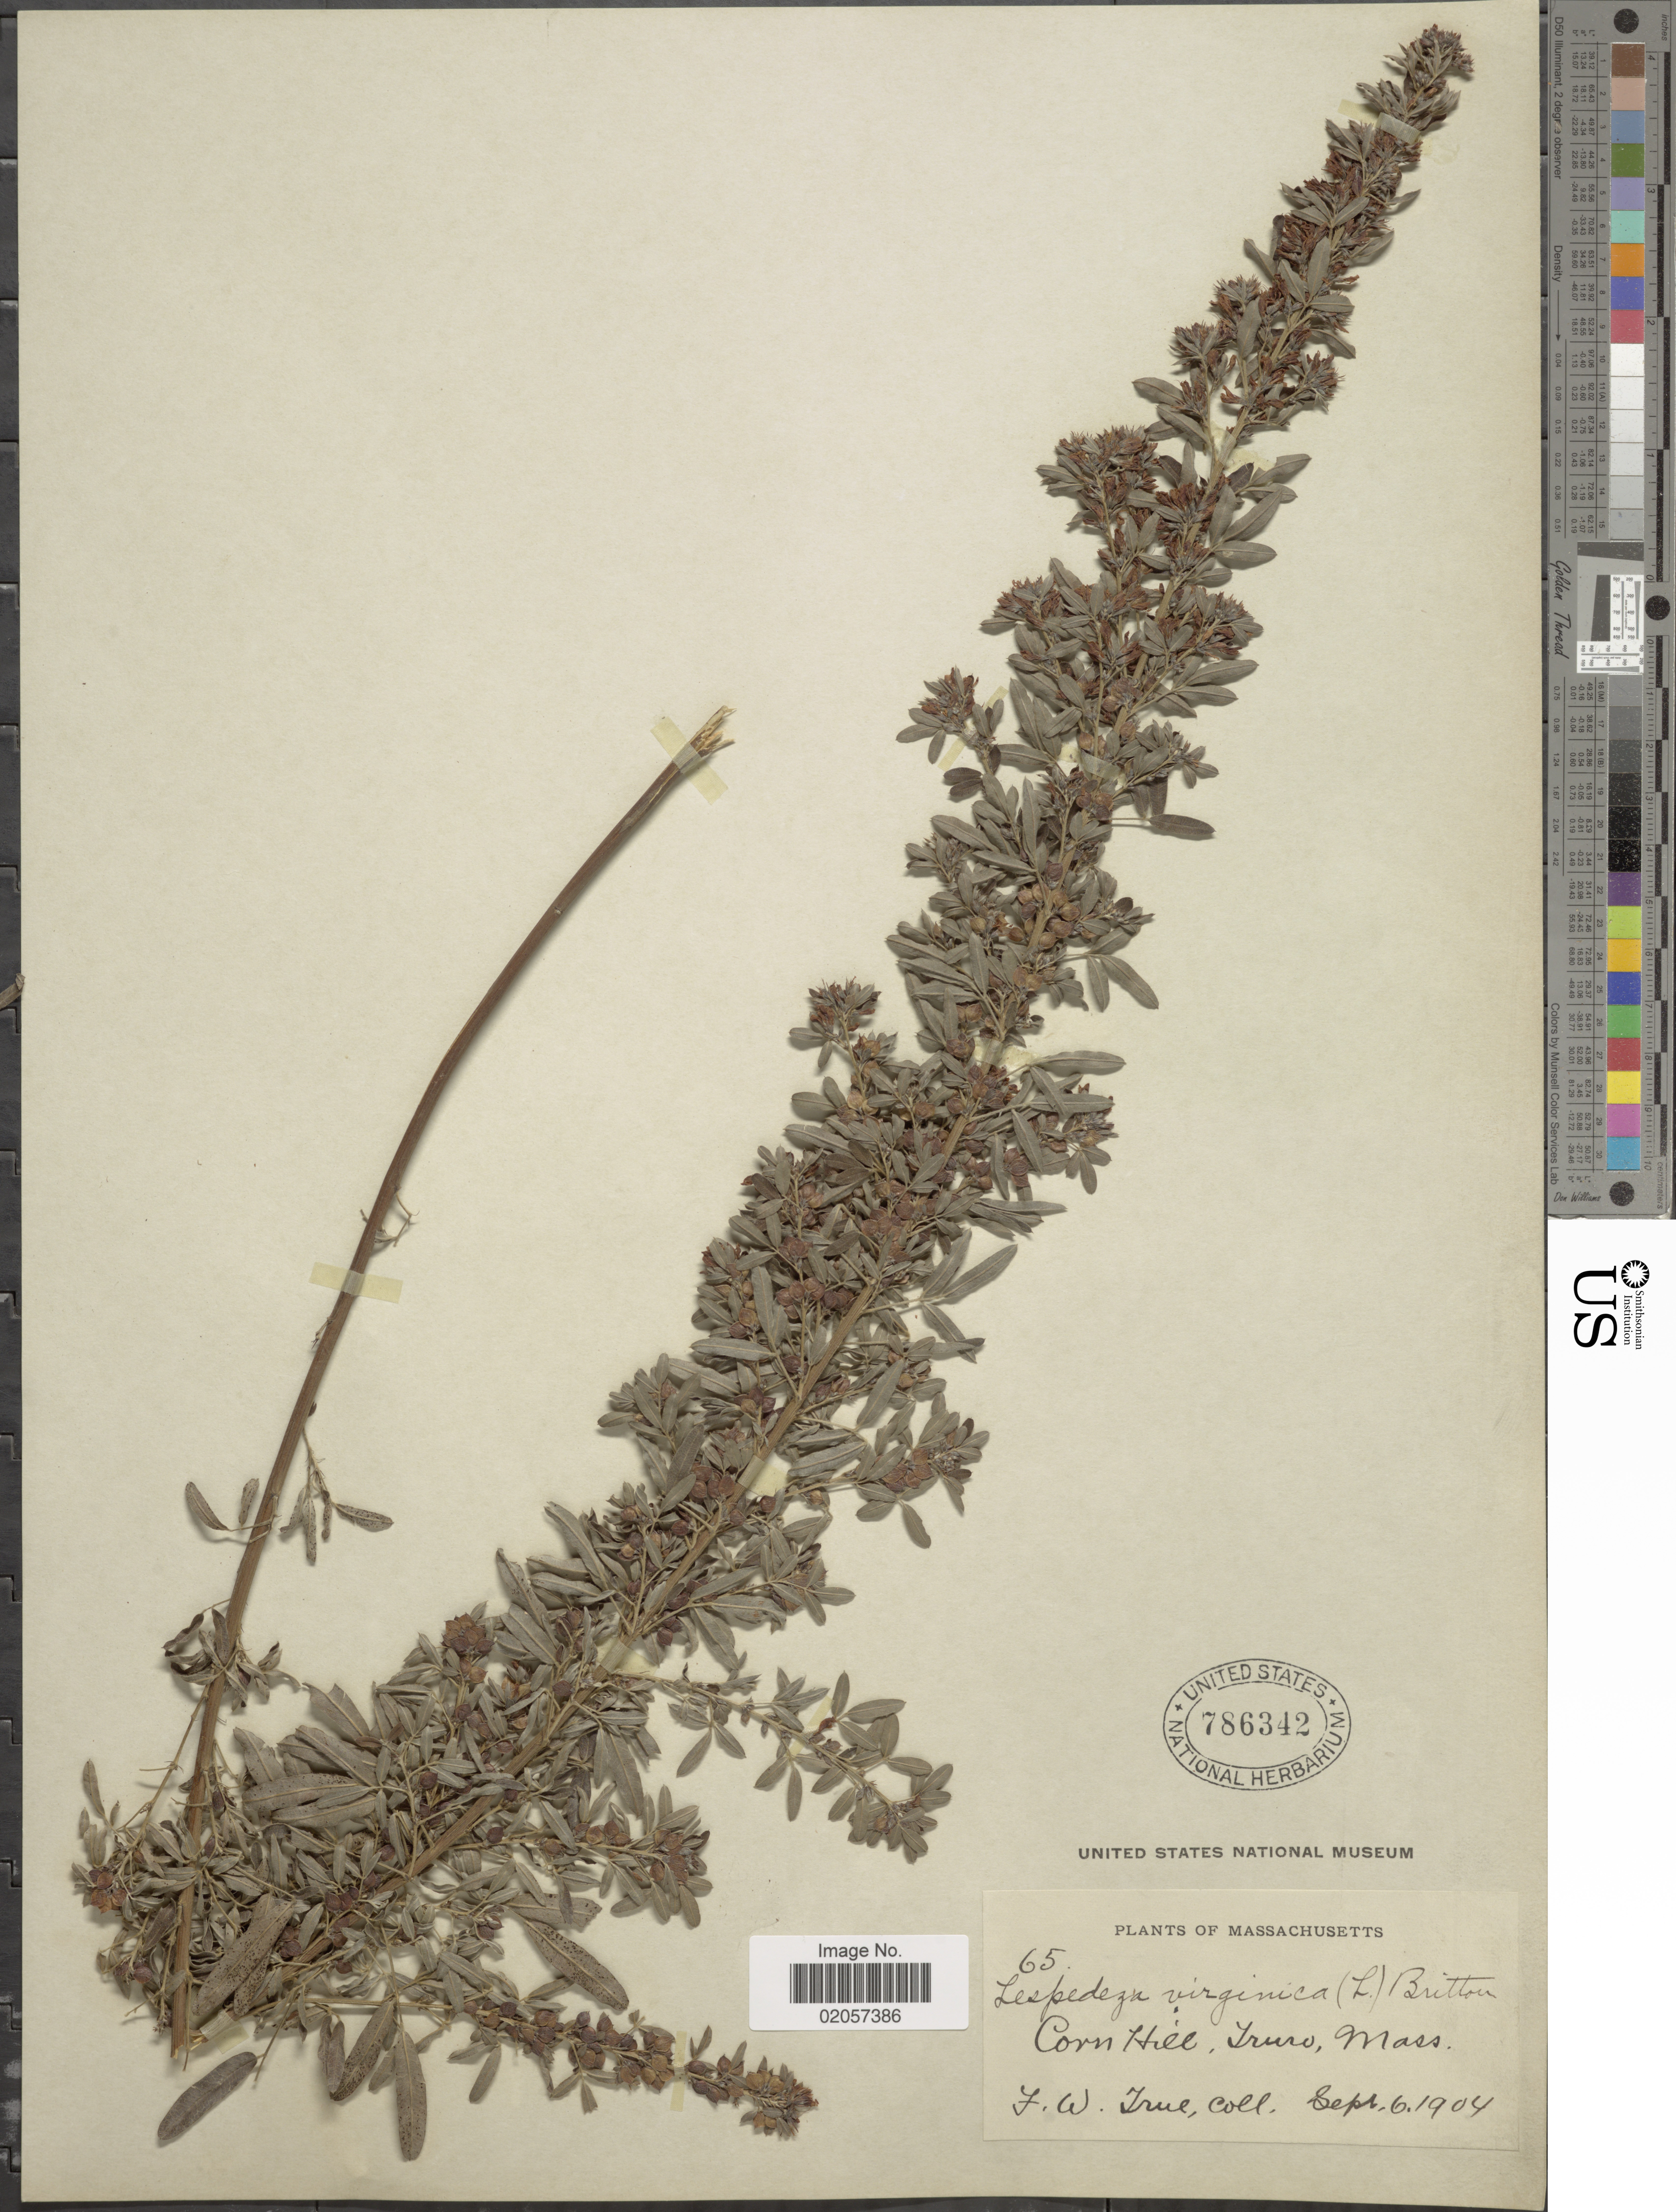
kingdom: Plantae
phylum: Tracheophyta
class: Magnoliopsida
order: Fabales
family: Fabaceae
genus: Lespedeza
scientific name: Lespedeza virginica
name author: (L.) Britton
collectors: F. True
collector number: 65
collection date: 1904-09-06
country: United States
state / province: Massachusetts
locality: Corn Hill, Truro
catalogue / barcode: US 786342